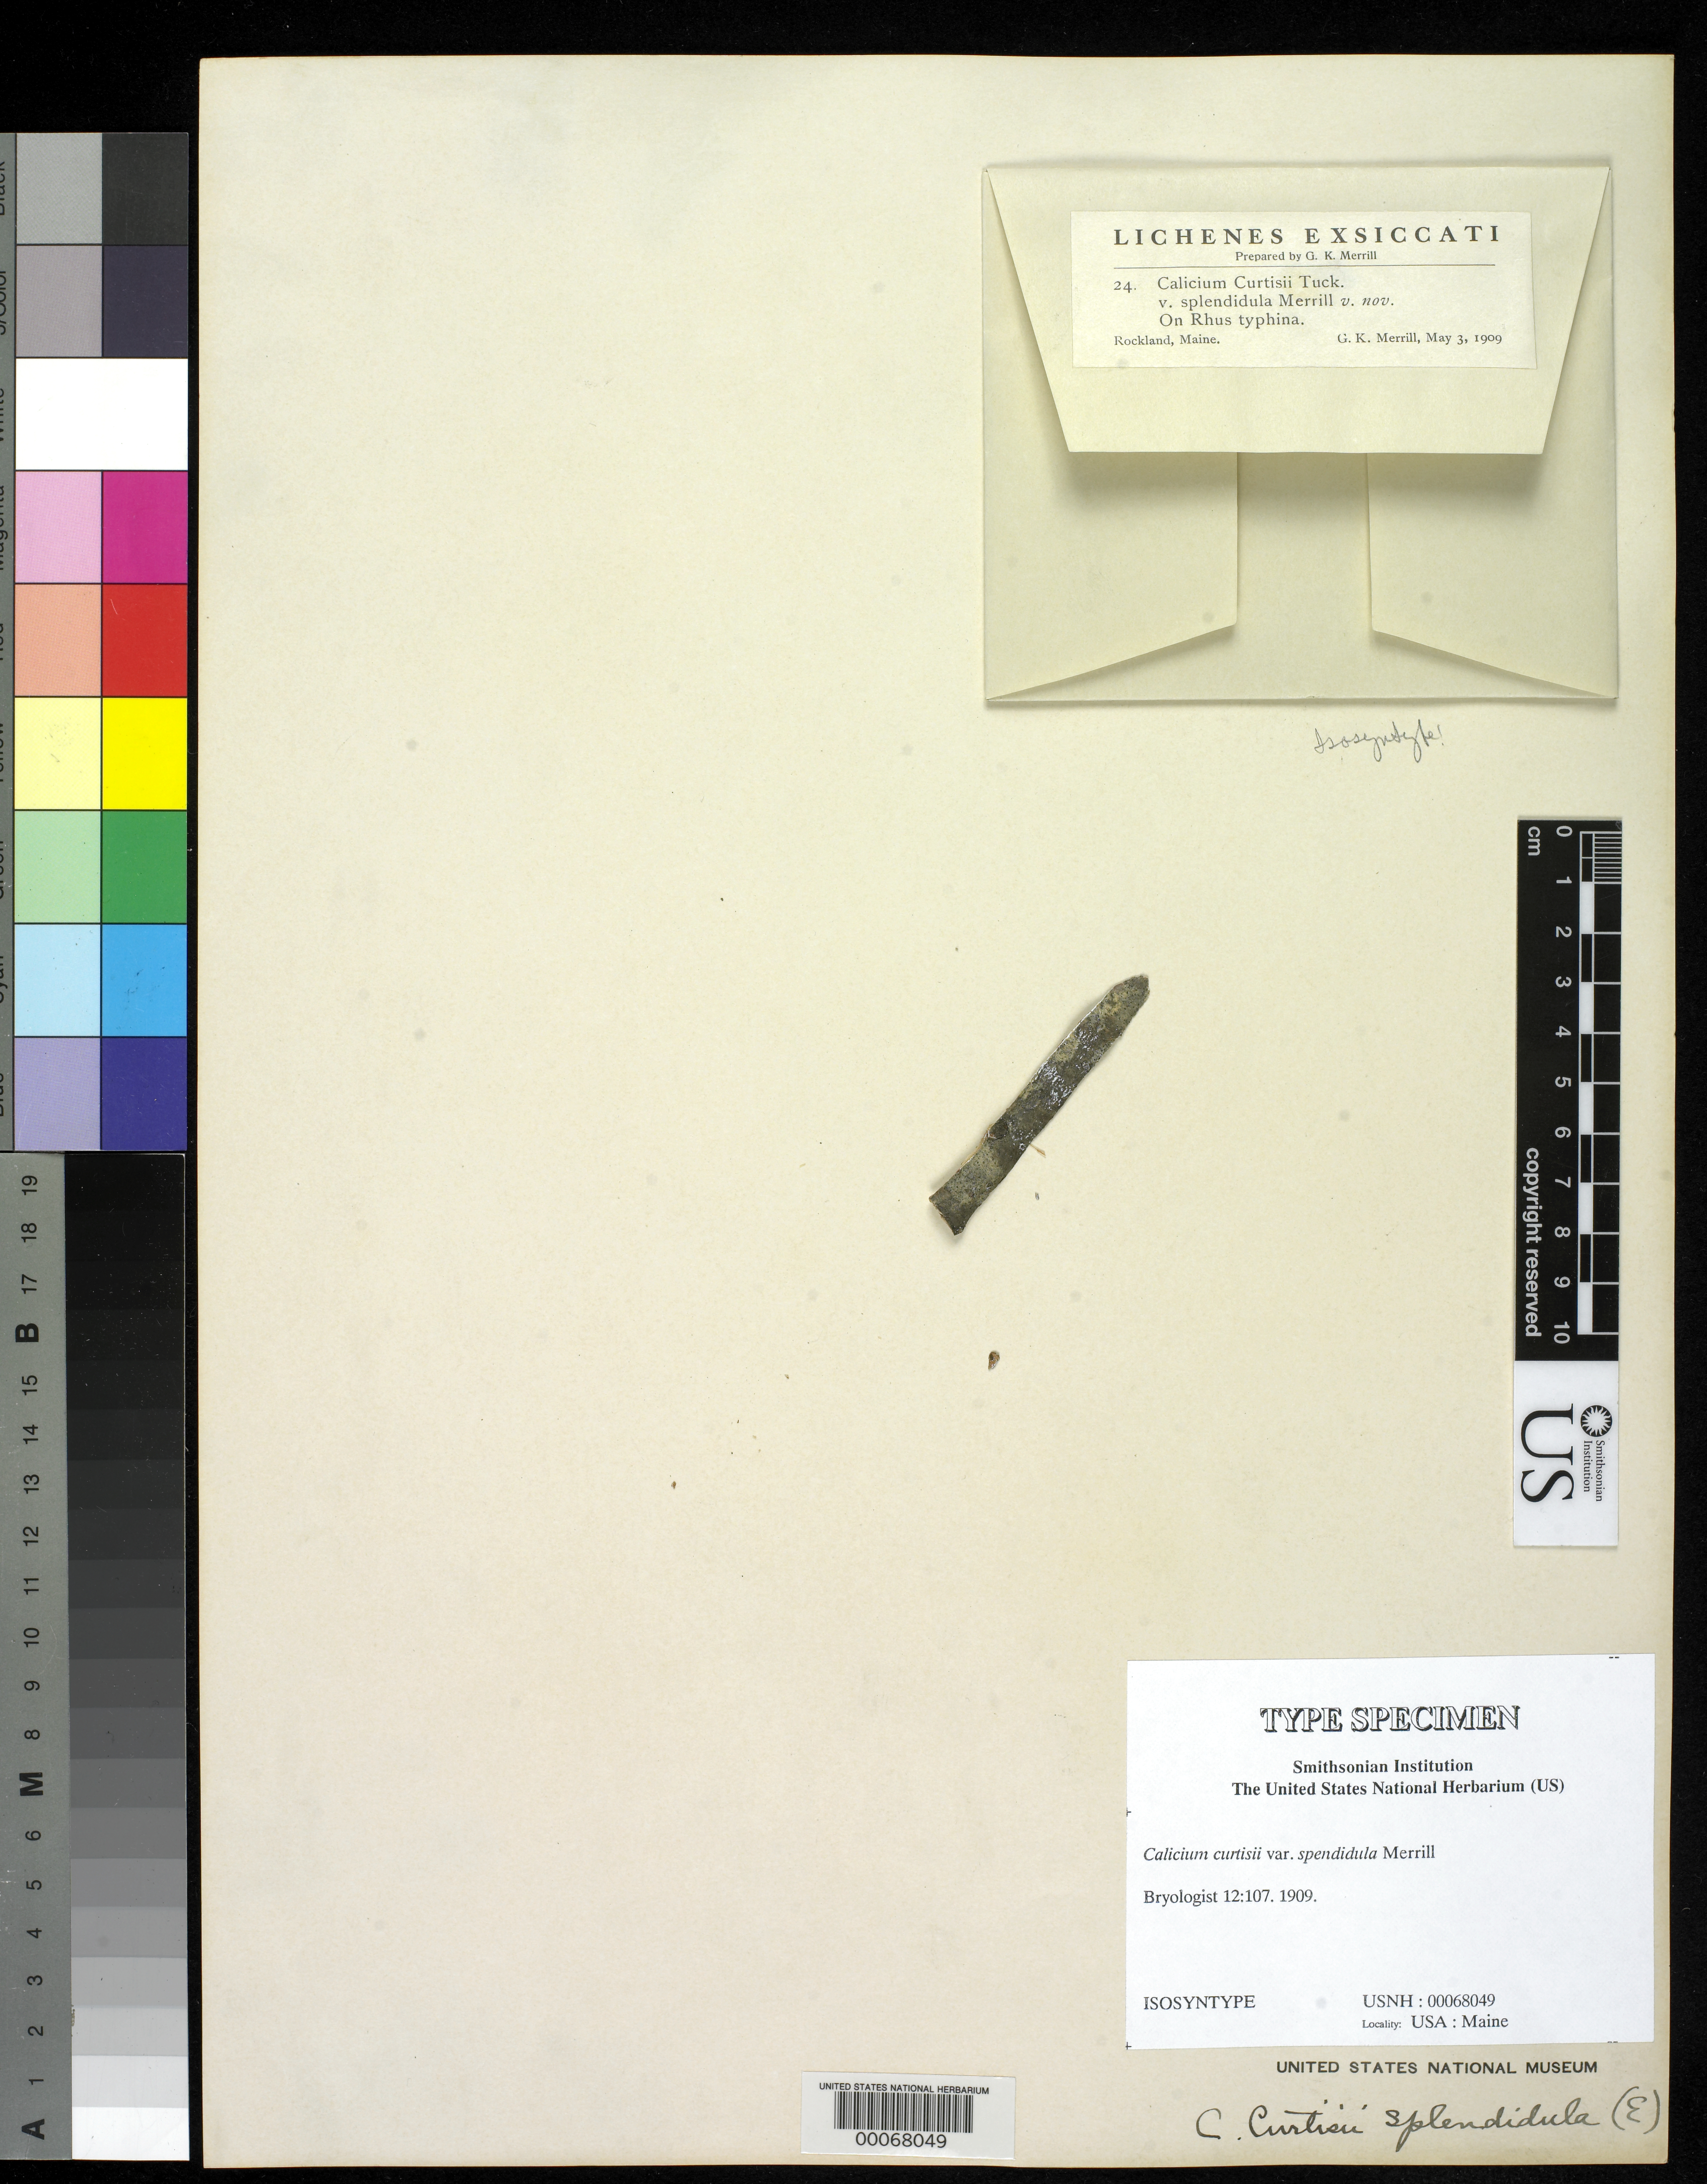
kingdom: Fungi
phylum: Ascomycota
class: Lecanoromycetes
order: Caliciales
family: Caliciaceae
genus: Calicium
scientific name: Calicium curtisii var. spendidula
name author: G. Merr.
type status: Isosyntype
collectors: G. K. Merrill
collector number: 24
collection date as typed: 03 May 1909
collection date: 1909-05-03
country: United States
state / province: Maine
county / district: Knox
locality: Rockland.